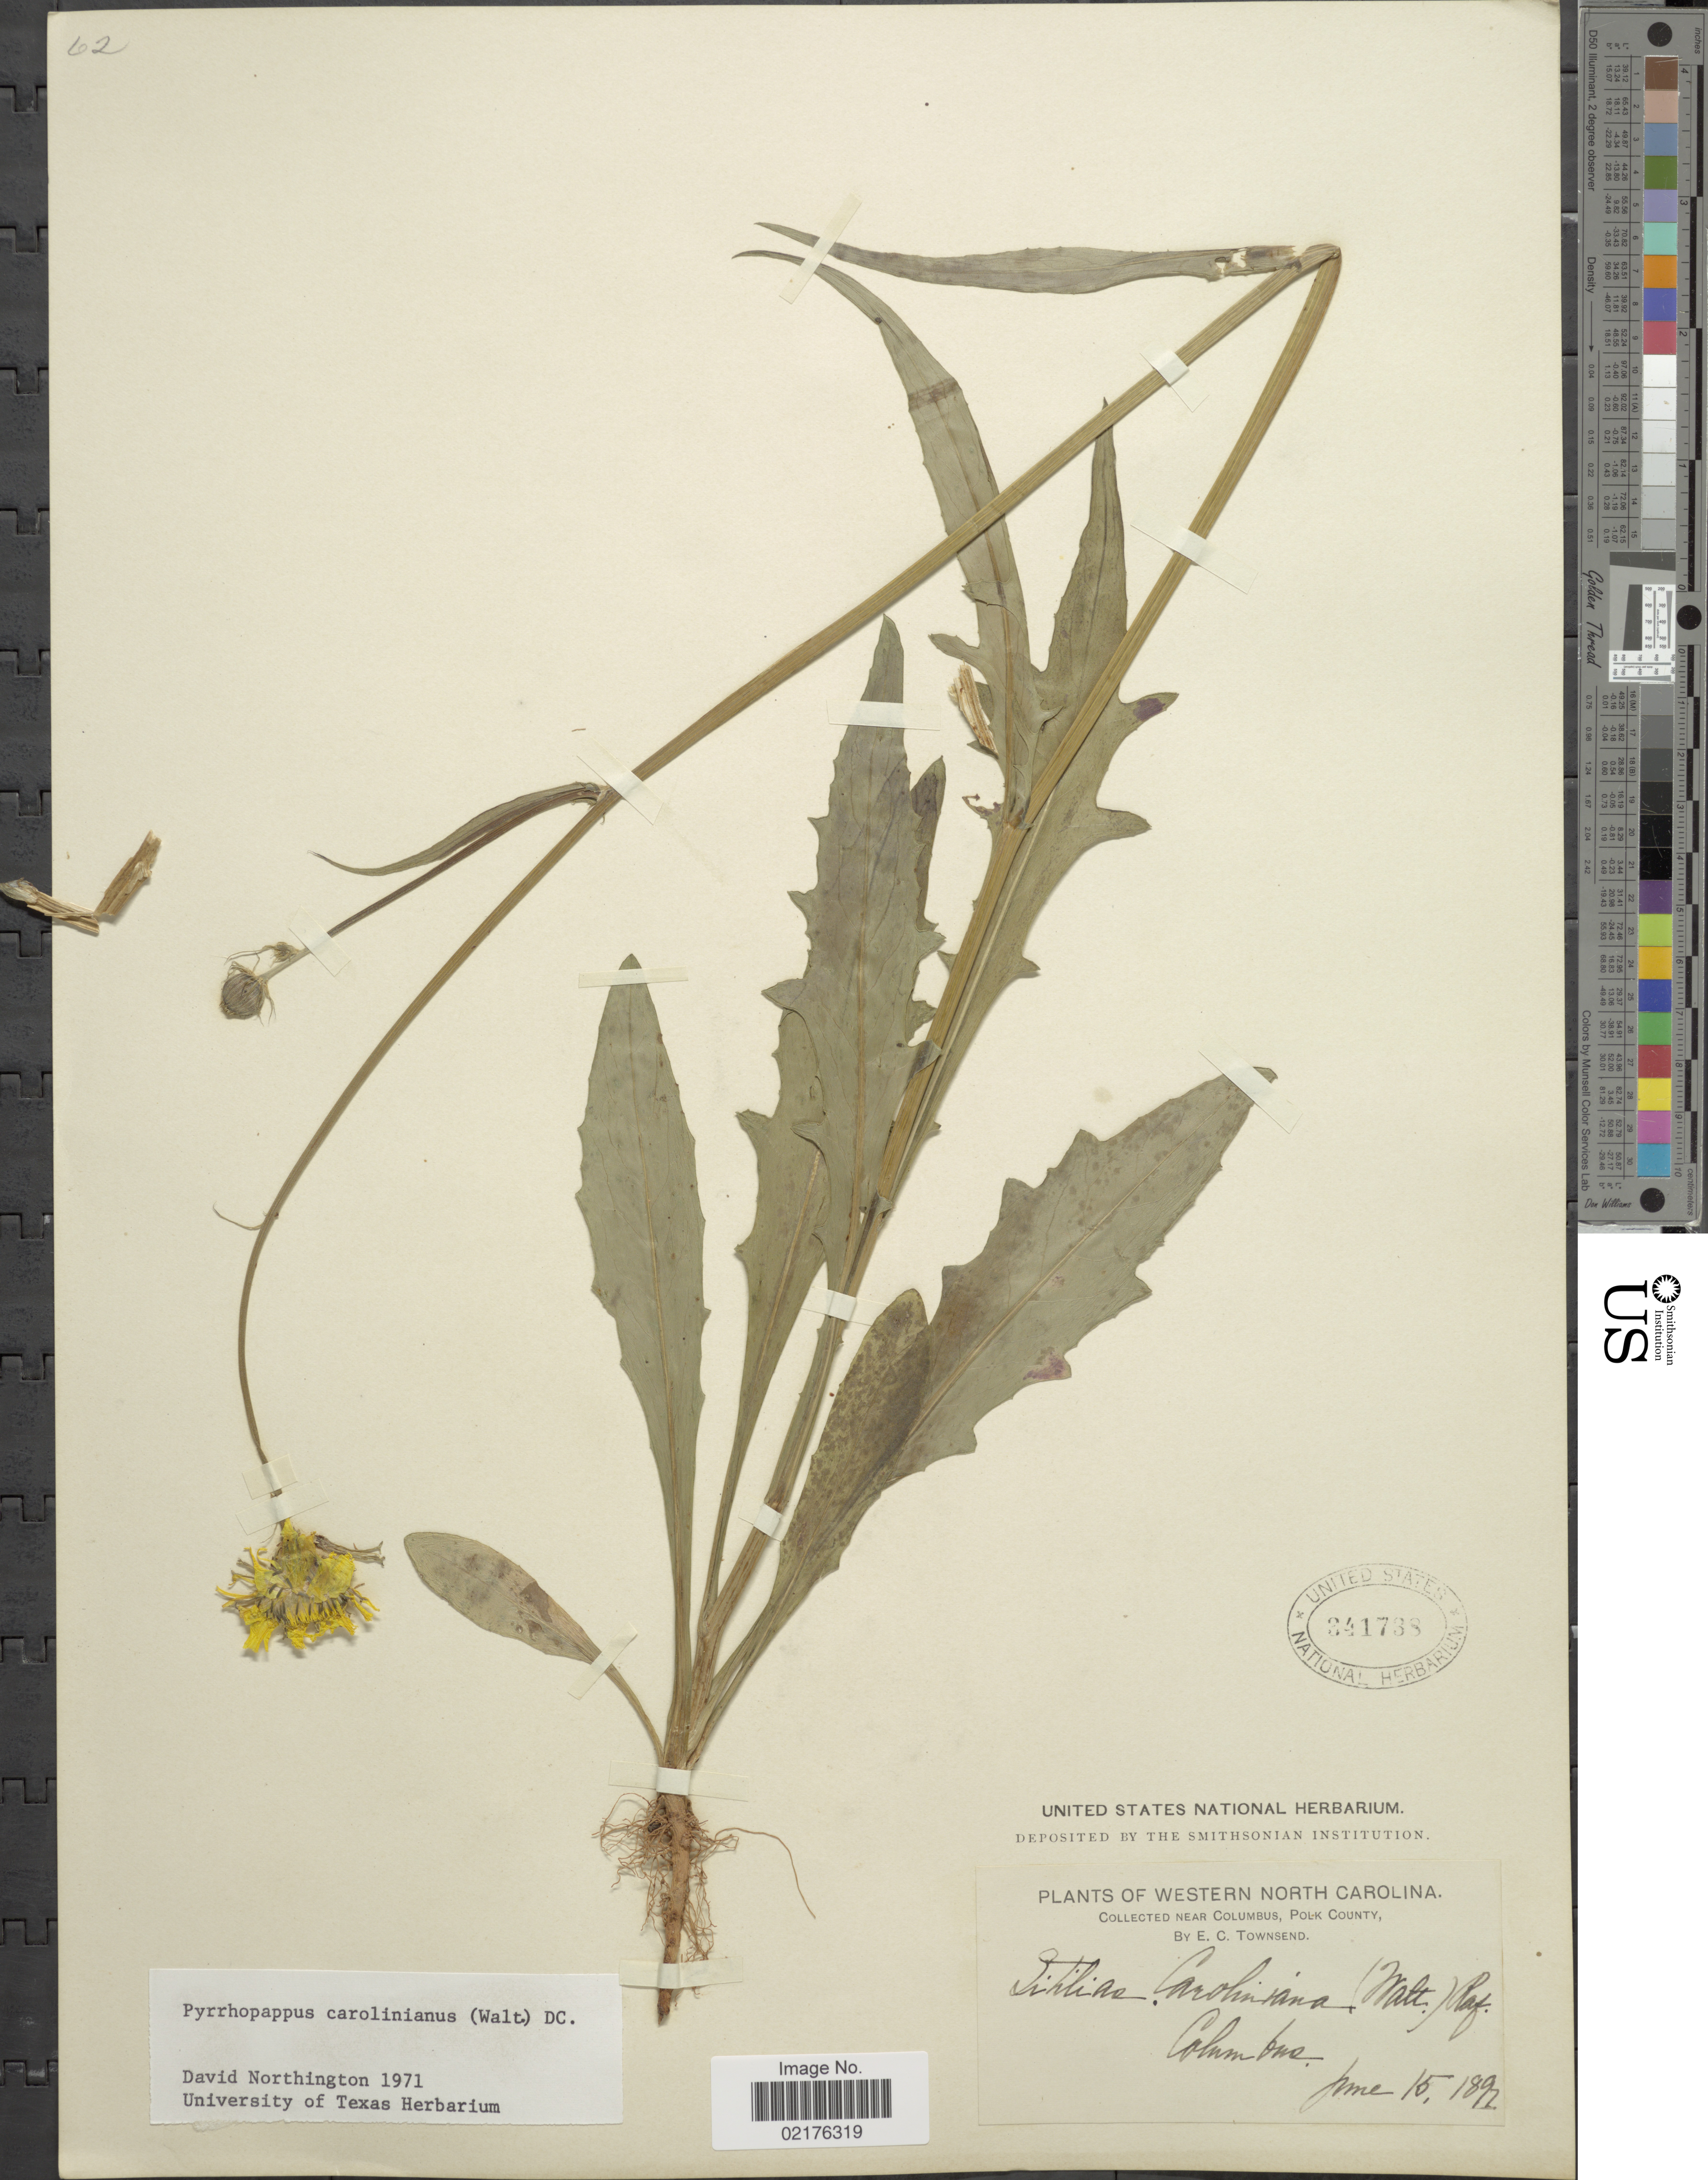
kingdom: Plantae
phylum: Tracheophyta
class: Magnoliopsida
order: Asterales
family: Asteraceae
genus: Pyrrhopappus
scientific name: Pyrrhopappus carolinianus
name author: (Walter) DC.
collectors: E. C. Townsend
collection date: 1892-06-15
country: United States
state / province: North Carolina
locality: Western North Carolina, near Columbus, Polk County, Columbus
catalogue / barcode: US 341738